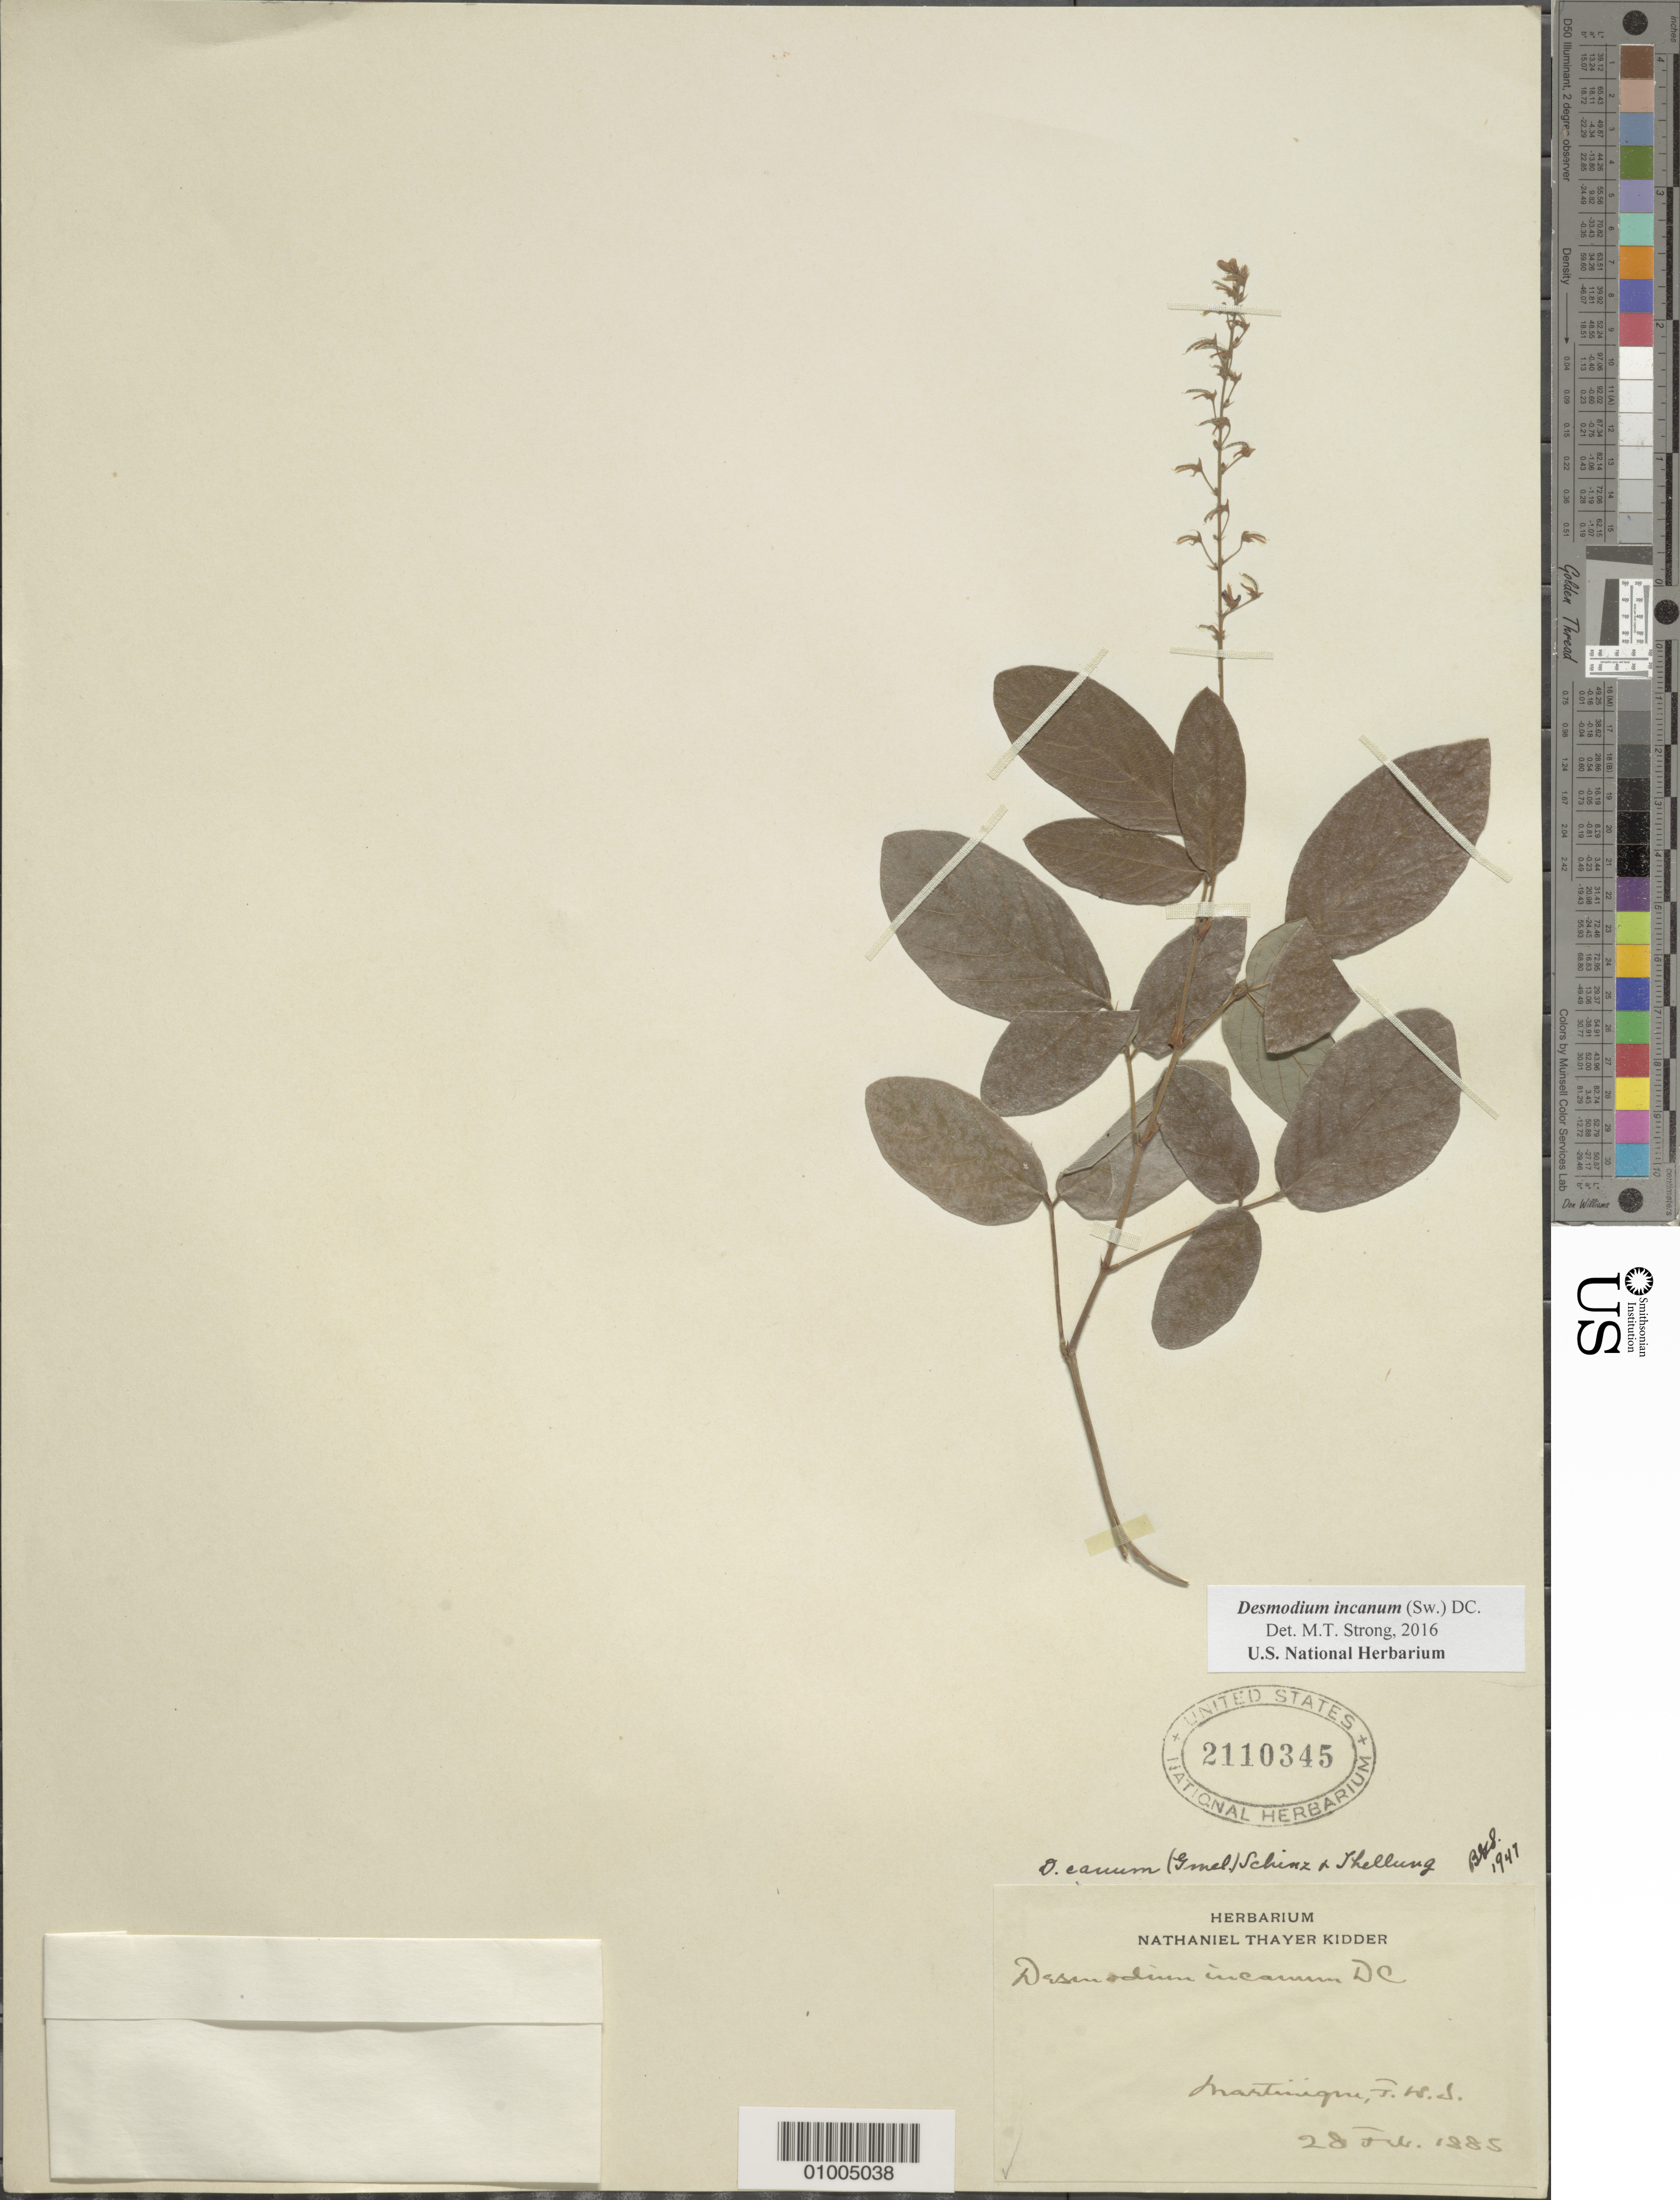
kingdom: Plantae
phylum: Tracheophyta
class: Magnoliopsida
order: Fabales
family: Fabaceae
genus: Desmodium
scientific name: Desmodium incanum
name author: (Sw.) DC.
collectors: H. Kidder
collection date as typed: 28 Feb 1885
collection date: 1885-02-28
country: Martinique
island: Martinique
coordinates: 0 N, 0 E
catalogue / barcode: US 2110345